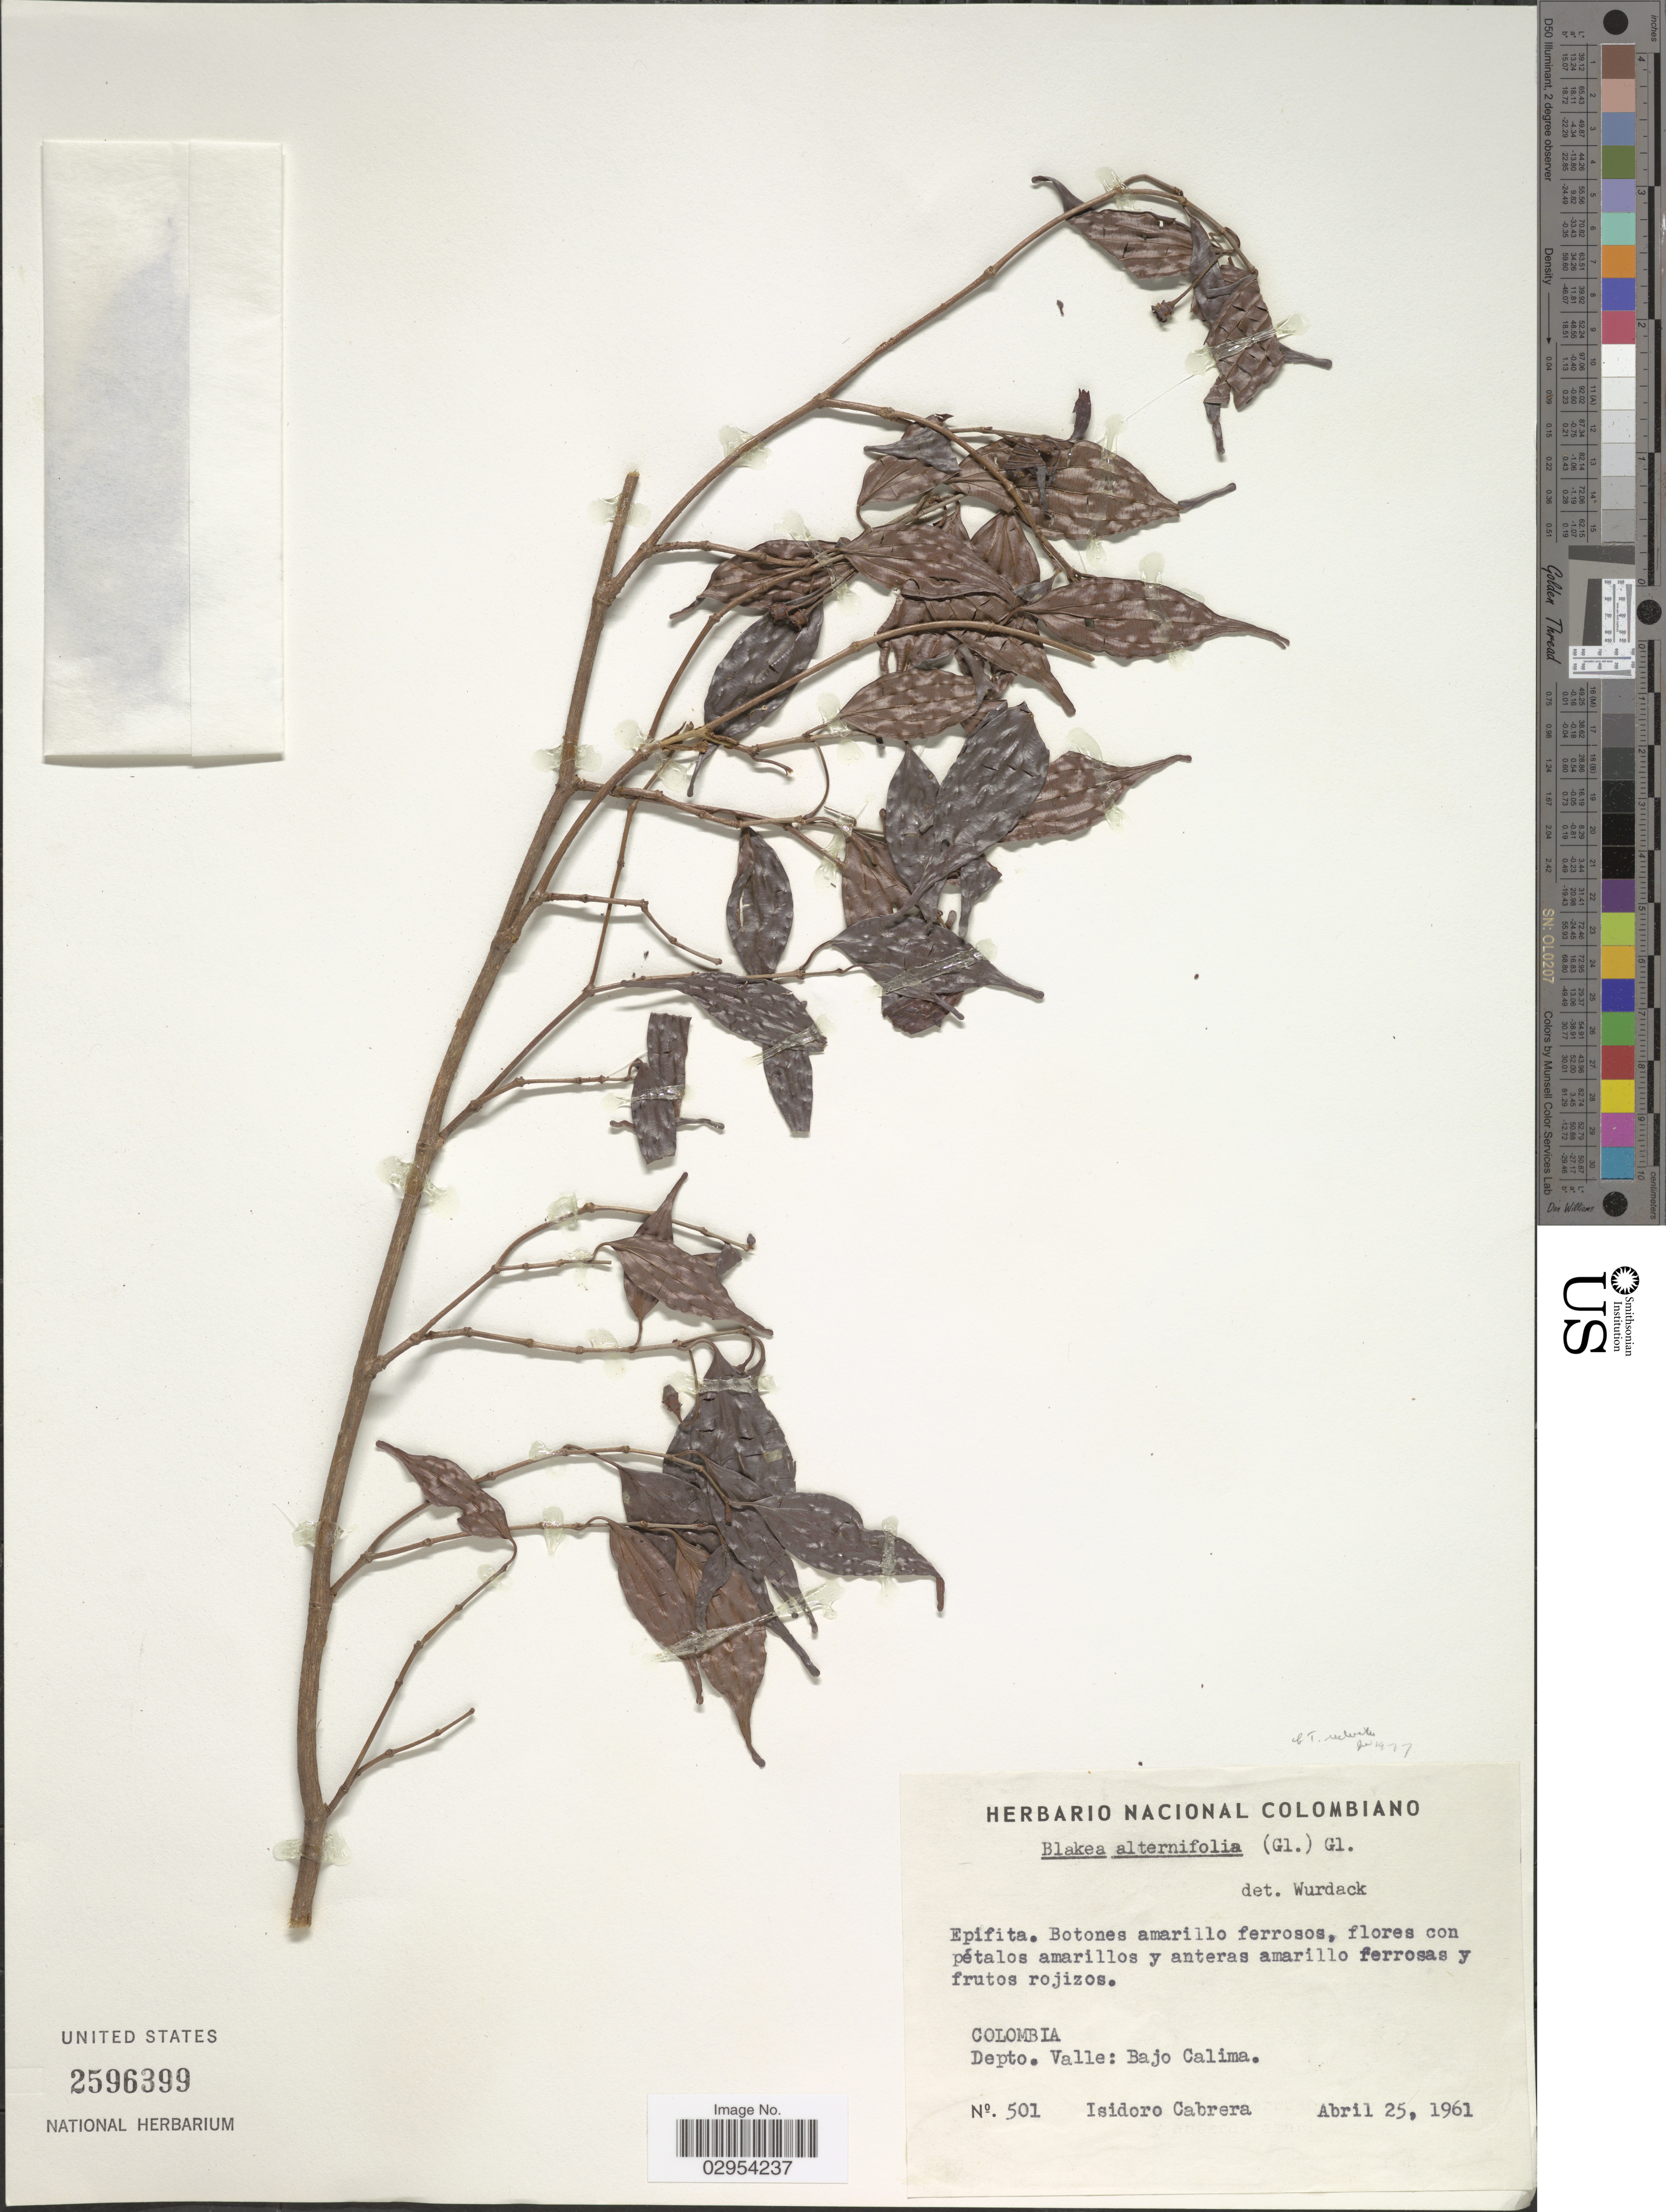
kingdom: Plantae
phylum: Tracheophyta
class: Magnoliopsida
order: Myrtales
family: Melastomataceae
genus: Topobea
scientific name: Topobea reducta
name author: Gleason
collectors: I. Cabrera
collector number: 501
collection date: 1961-04-25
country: Colombia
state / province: Valle del Cauca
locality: Depto. Valle: Bajo Calima.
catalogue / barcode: US 2596399